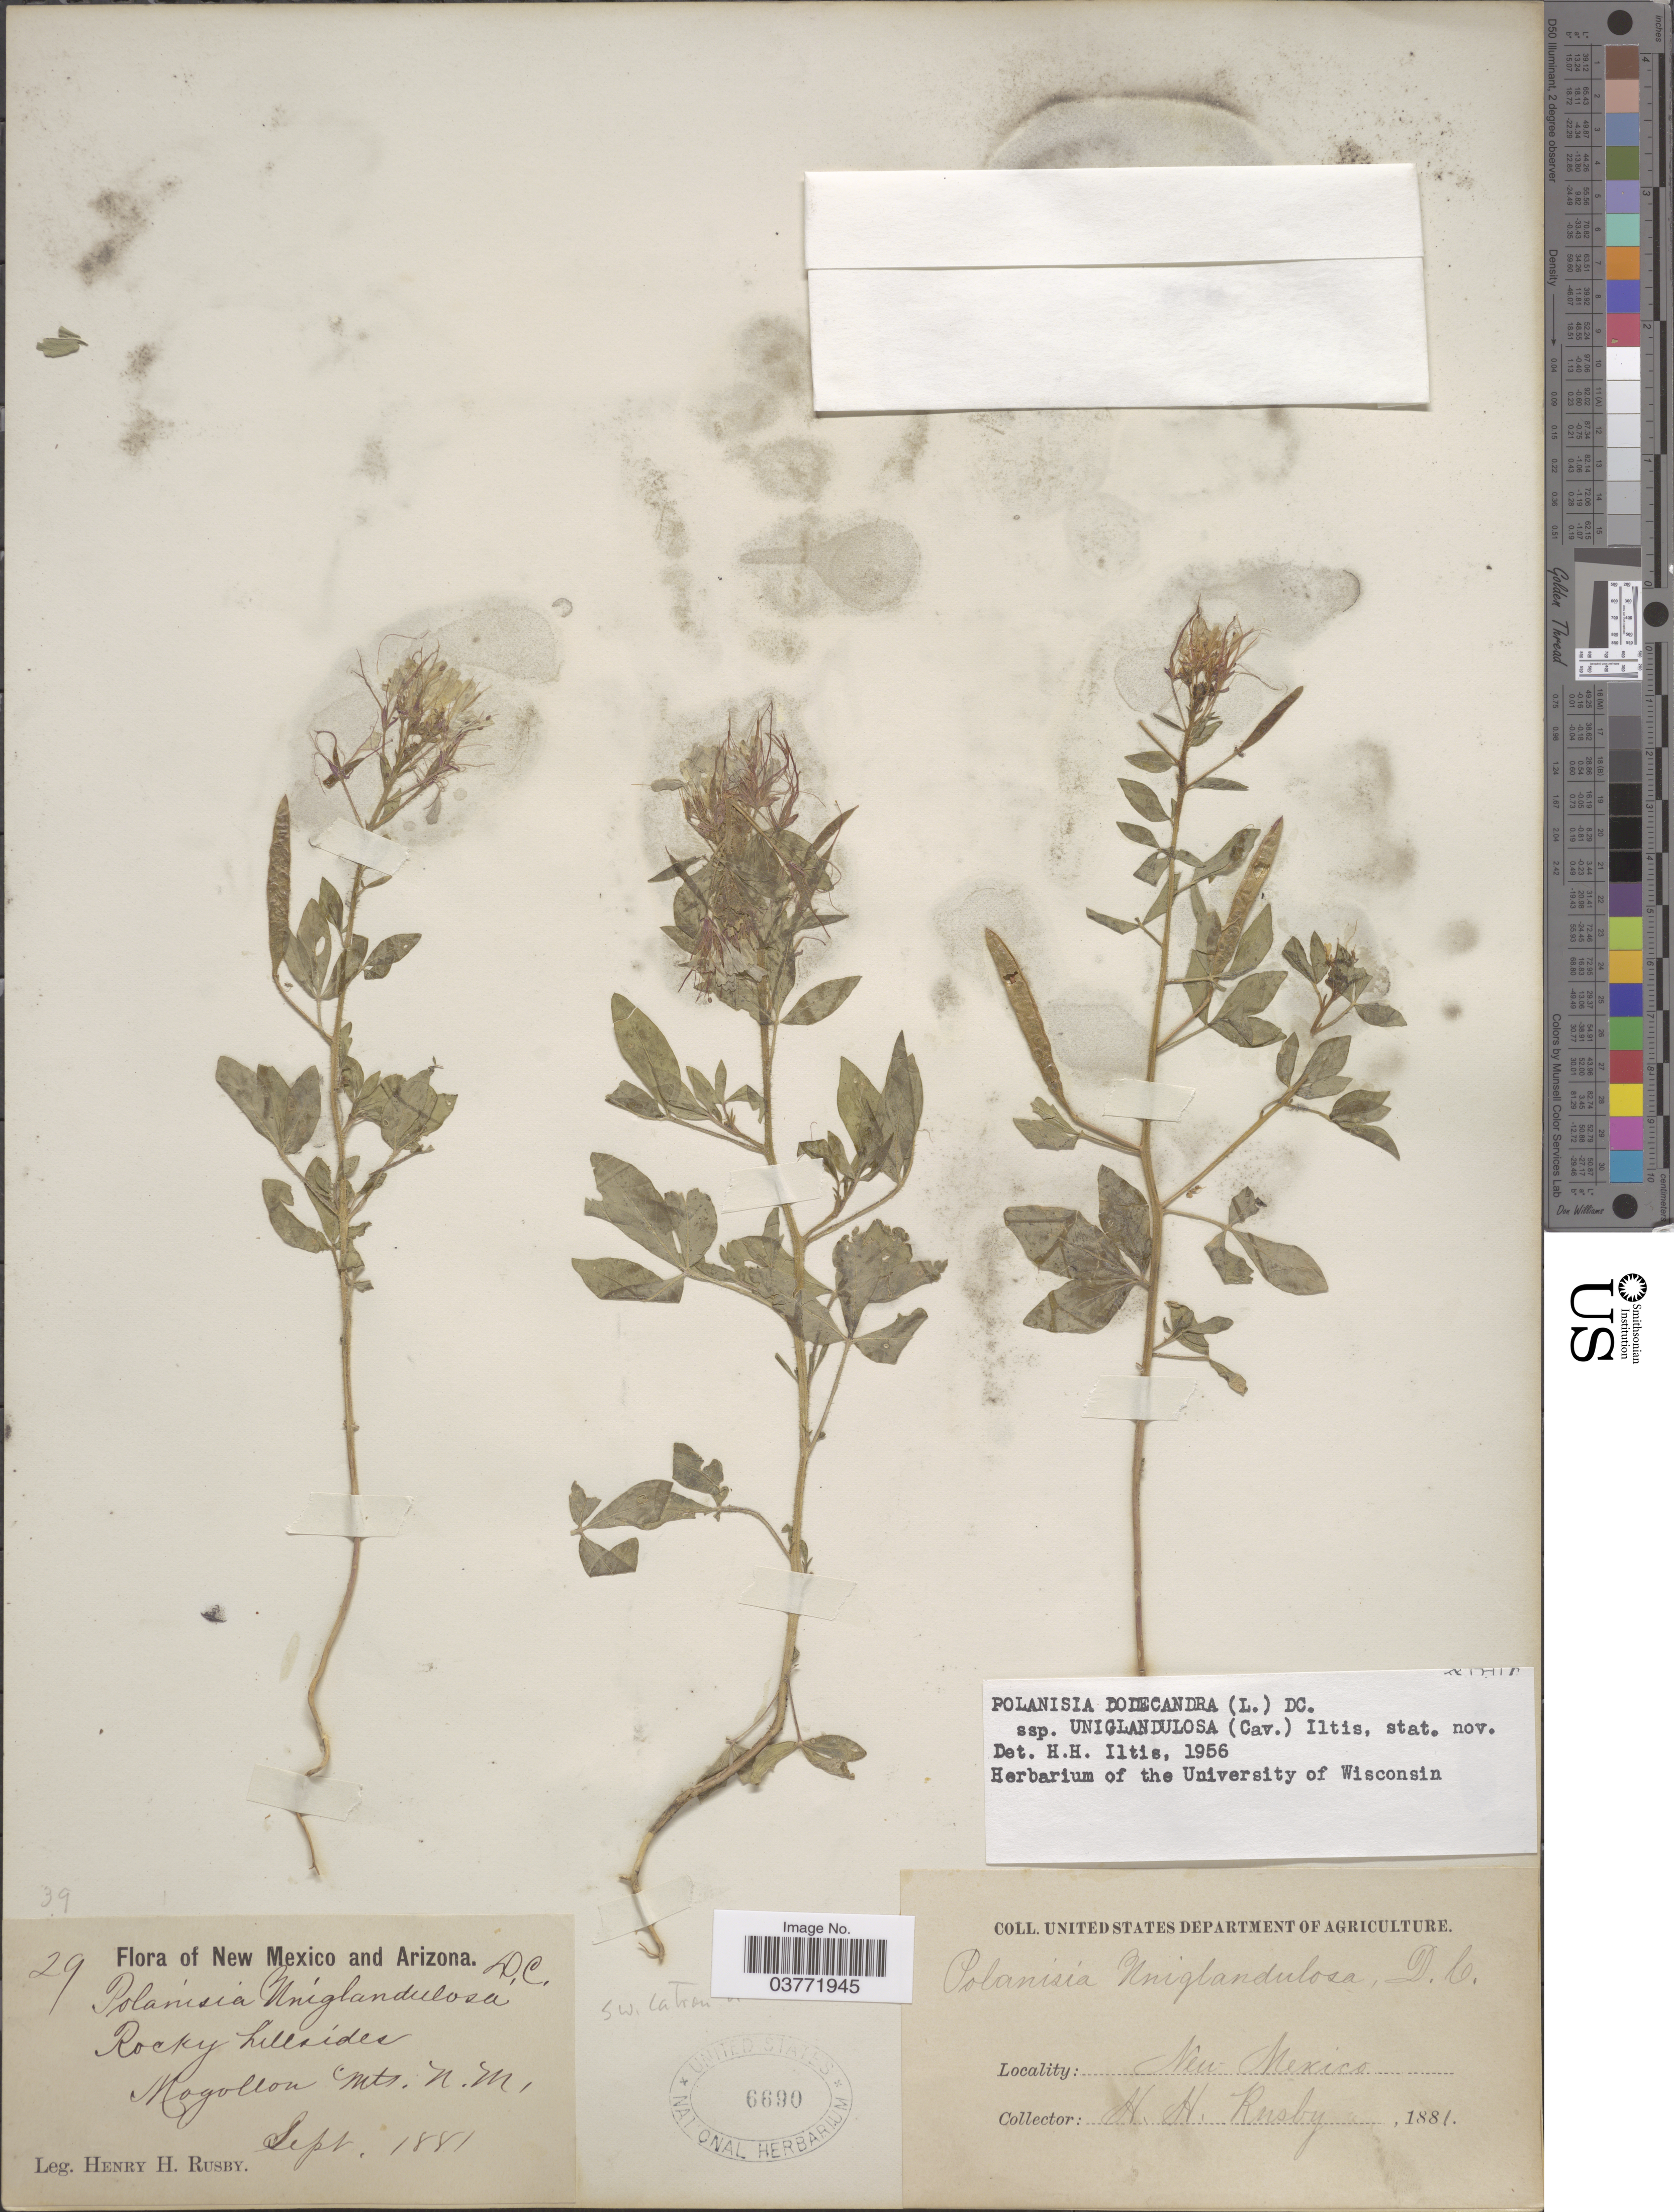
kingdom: Plantae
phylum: Tracheophyta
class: Magnoliopsida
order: Brassicales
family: Cleomaceae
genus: Polanisia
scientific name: Polanisia uniglandulosa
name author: (Cav.) DC.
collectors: H. H. Rusby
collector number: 29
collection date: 1881-09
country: United States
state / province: New Mexico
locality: Rocky hillsides, Mogollon Mts. SW. Catron Co.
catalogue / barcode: US 6690